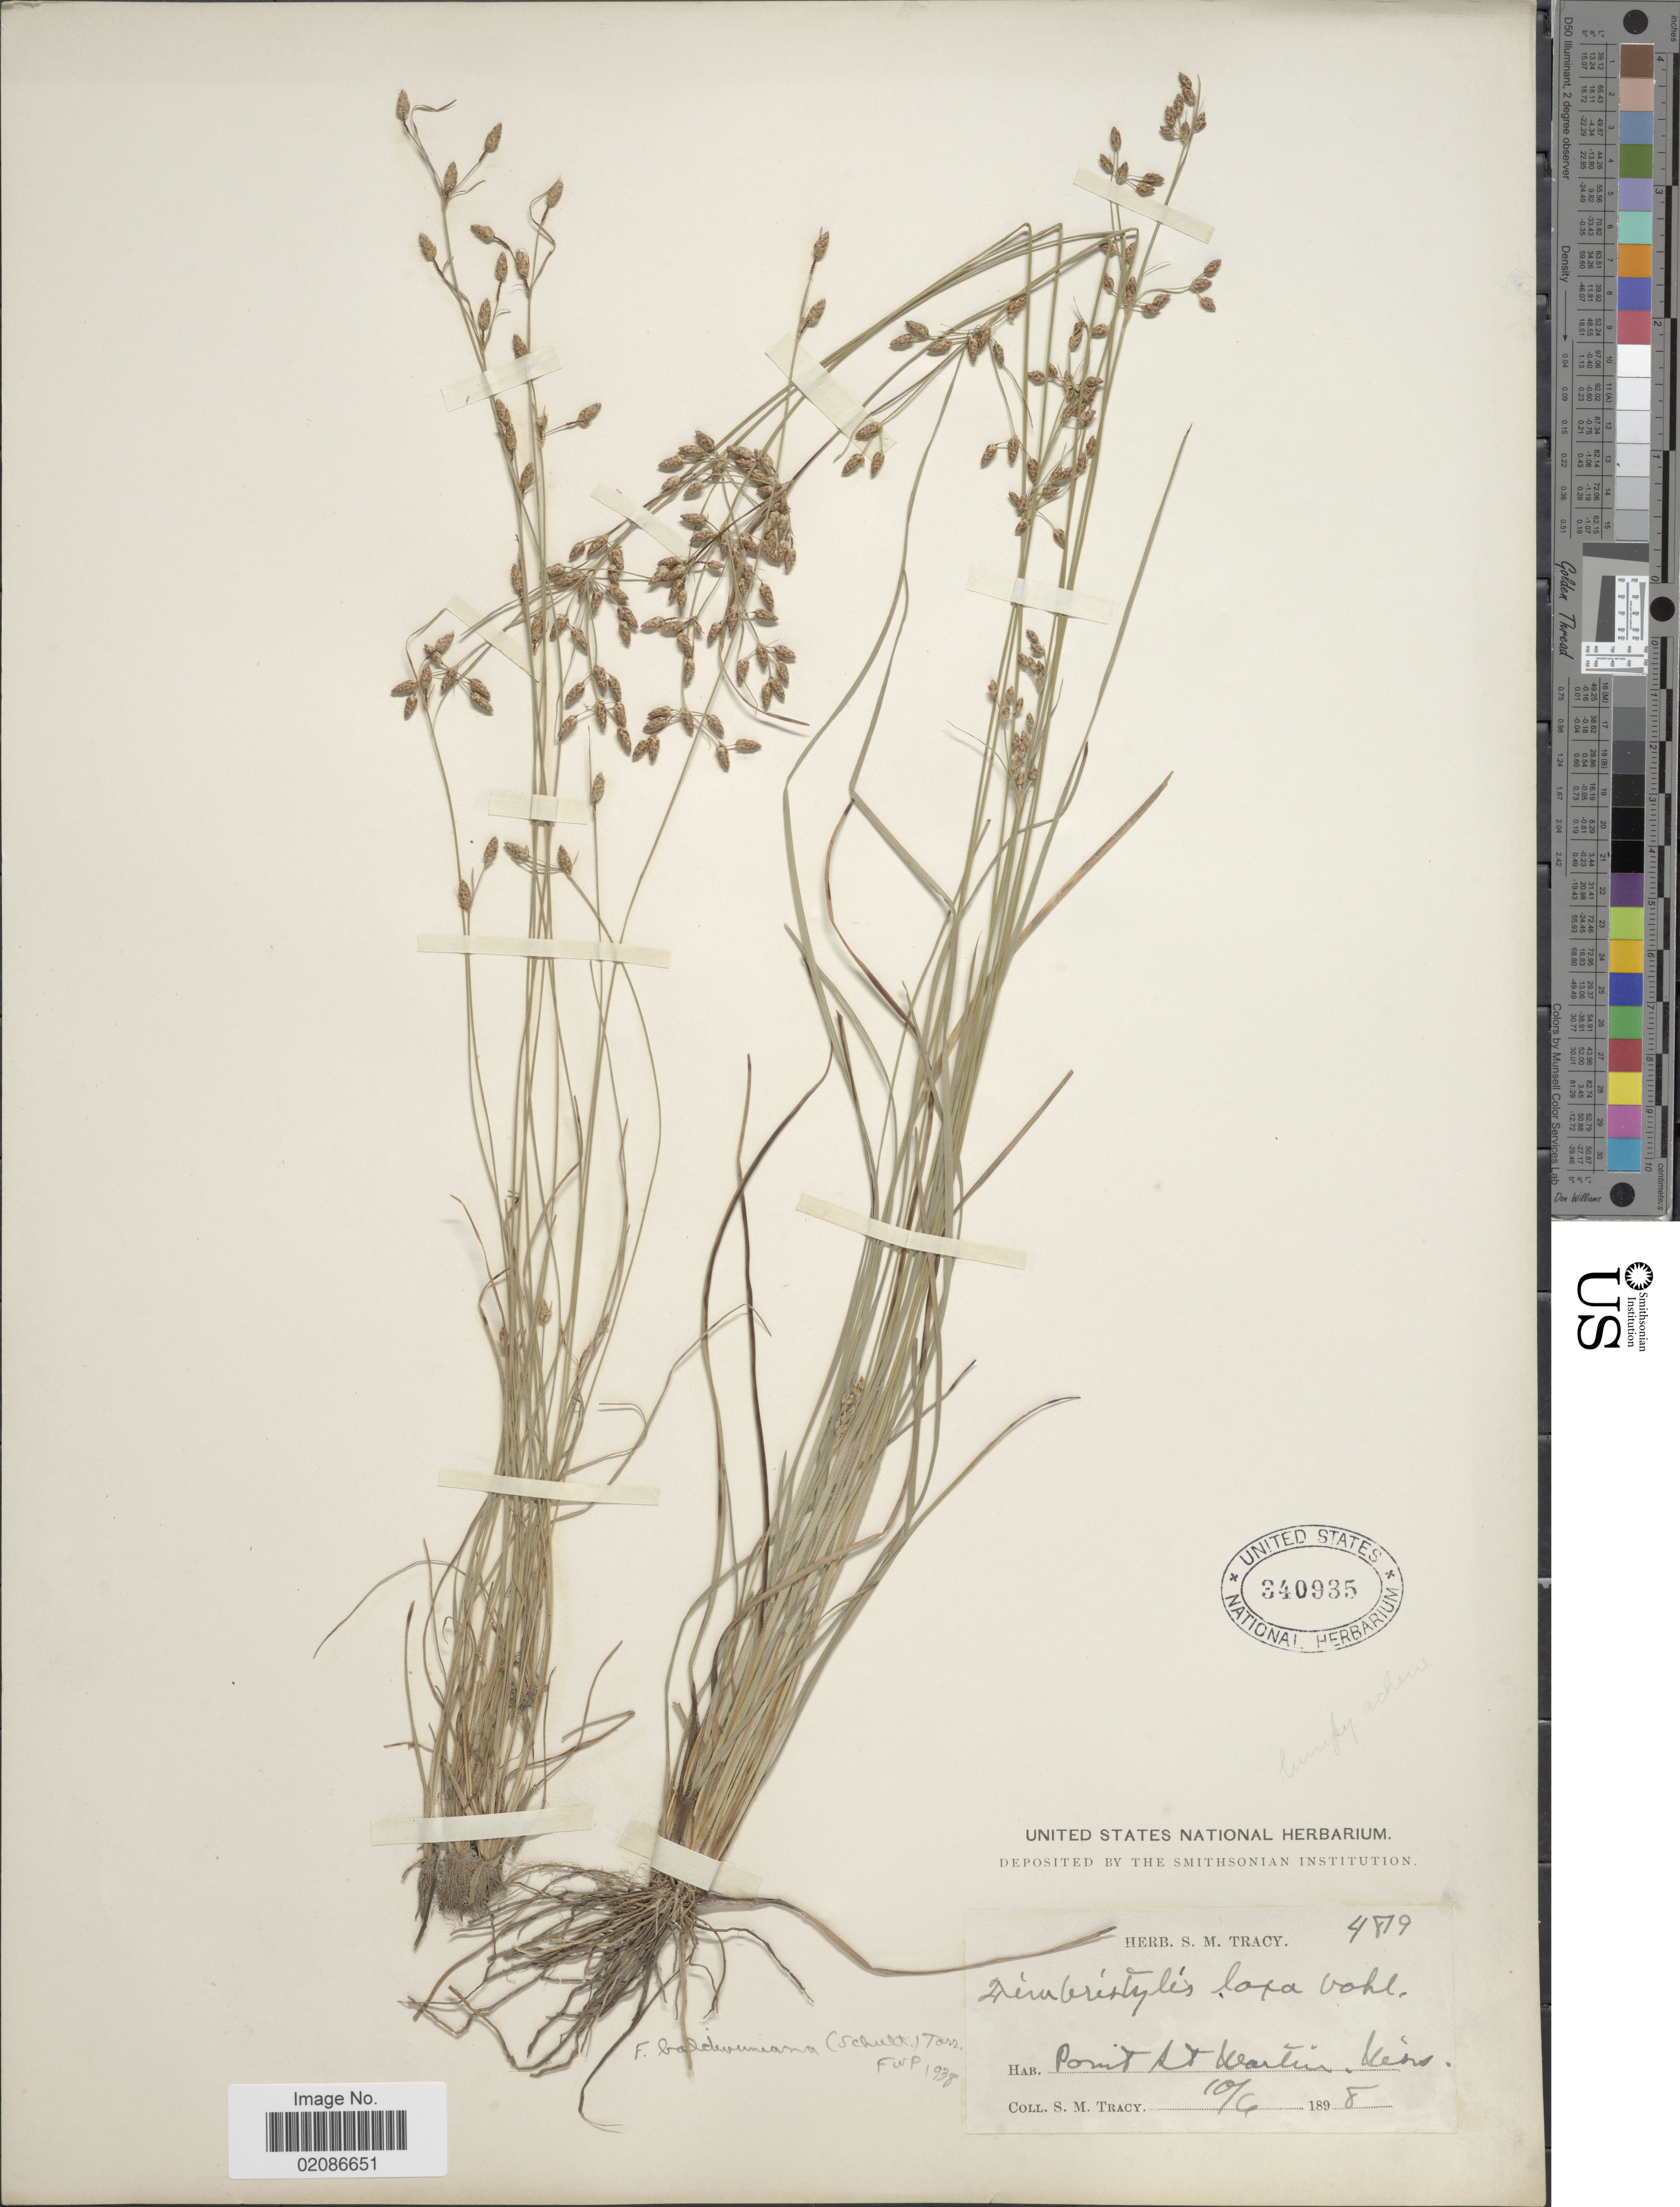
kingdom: Plantae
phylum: Tracheophyta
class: Liliopsida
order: Poales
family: Cyperaceae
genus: Fimbristylis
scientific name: Fimbristylis dichotoma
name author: (L.) Vahl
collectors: S. M. Tracy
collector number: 4819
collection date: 1898-10-06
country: United States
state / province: Mississippi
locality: Point St. Martin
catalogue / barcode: US 340935